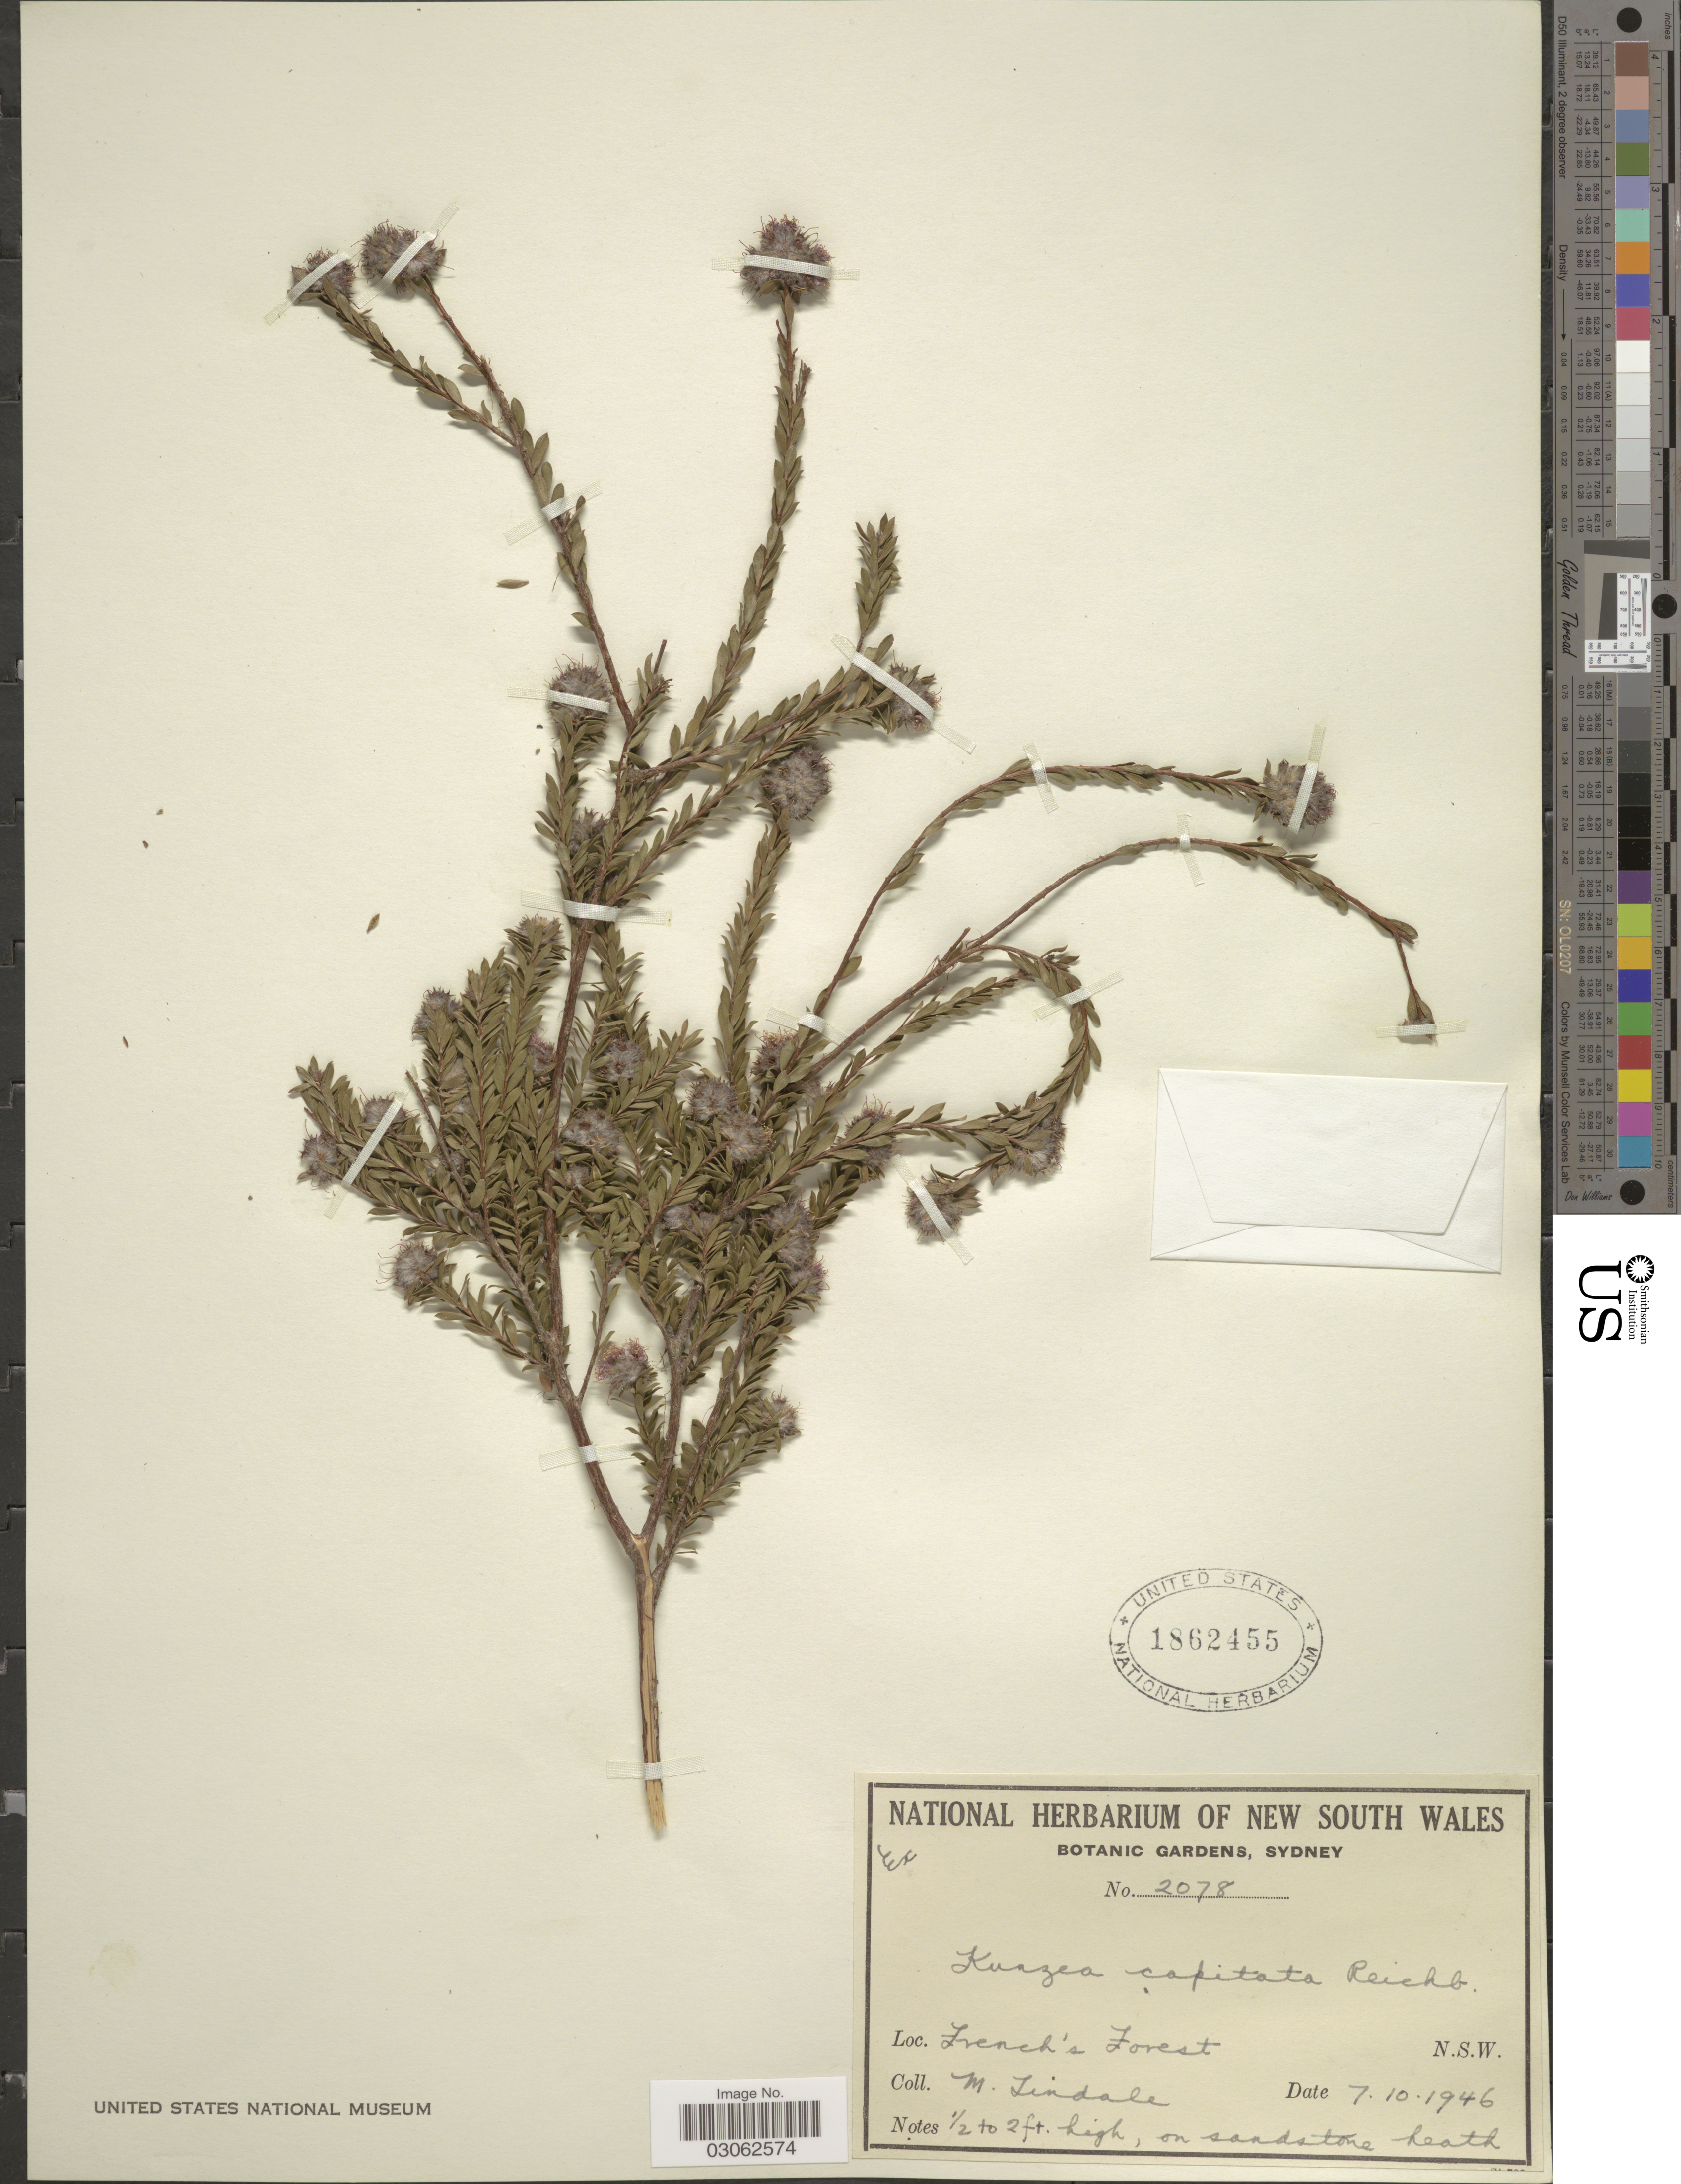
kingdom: Plantae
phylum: Tracheophyta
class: Magnoliopsida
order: Myrtales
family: Myrtaceae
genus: Kunzea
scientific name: Kunzea capitata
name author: (Sm.) Heynh.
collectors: M. Lindale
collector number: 2078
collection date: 1946-10-07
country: Australia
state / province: New South Wales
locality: French's Forest. N.S.W.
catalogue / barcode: US 1862455